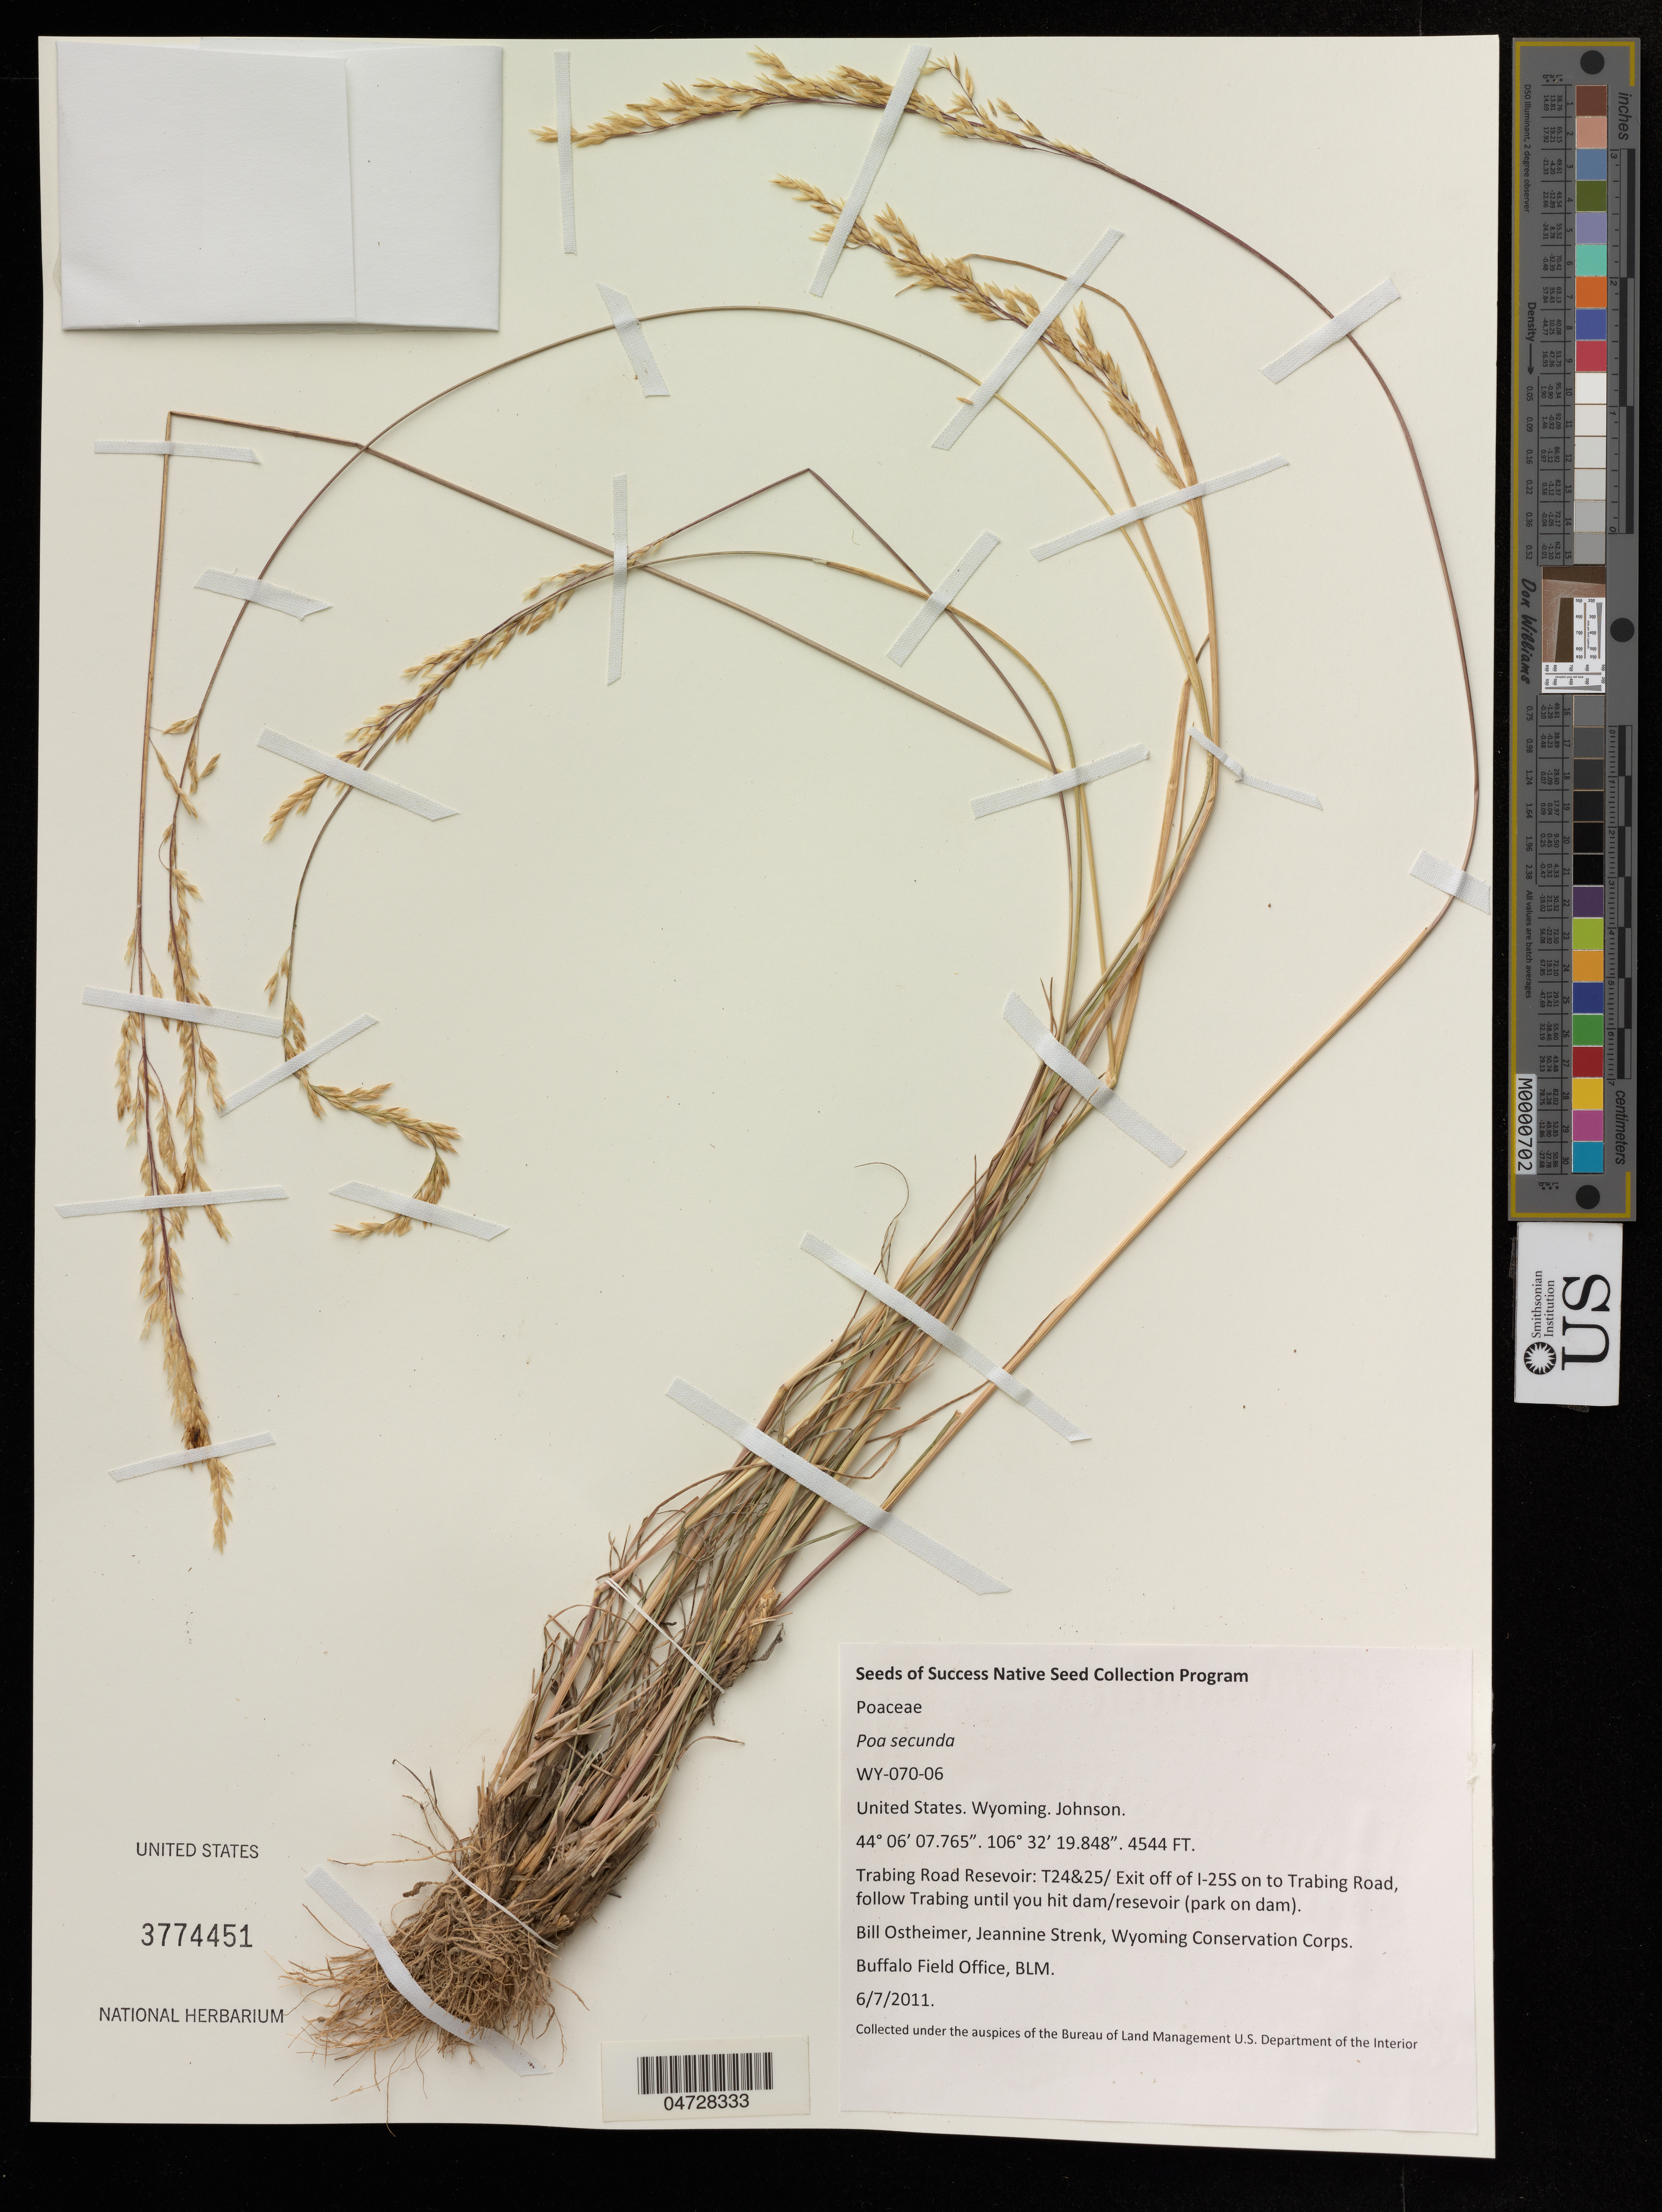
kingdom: Plantae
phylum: Tracheophyta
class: Liliopsida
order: Poales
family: Poaceae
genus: Poa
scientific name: Poa secunda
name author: J. Presl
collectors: B. Ostheimer, J. Strenk & Wyoming Conservation Corps.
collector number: WY-070-06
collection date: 2011-06-07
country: United States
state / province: Wyoming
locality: Johnson. Trabing Road Reservoir: T24&25/ Exit off od I-25S on to Trabing Road, follow Trabing until you hit dam/reservoir (park on dam).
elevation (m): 1385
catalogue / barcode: US 3774451